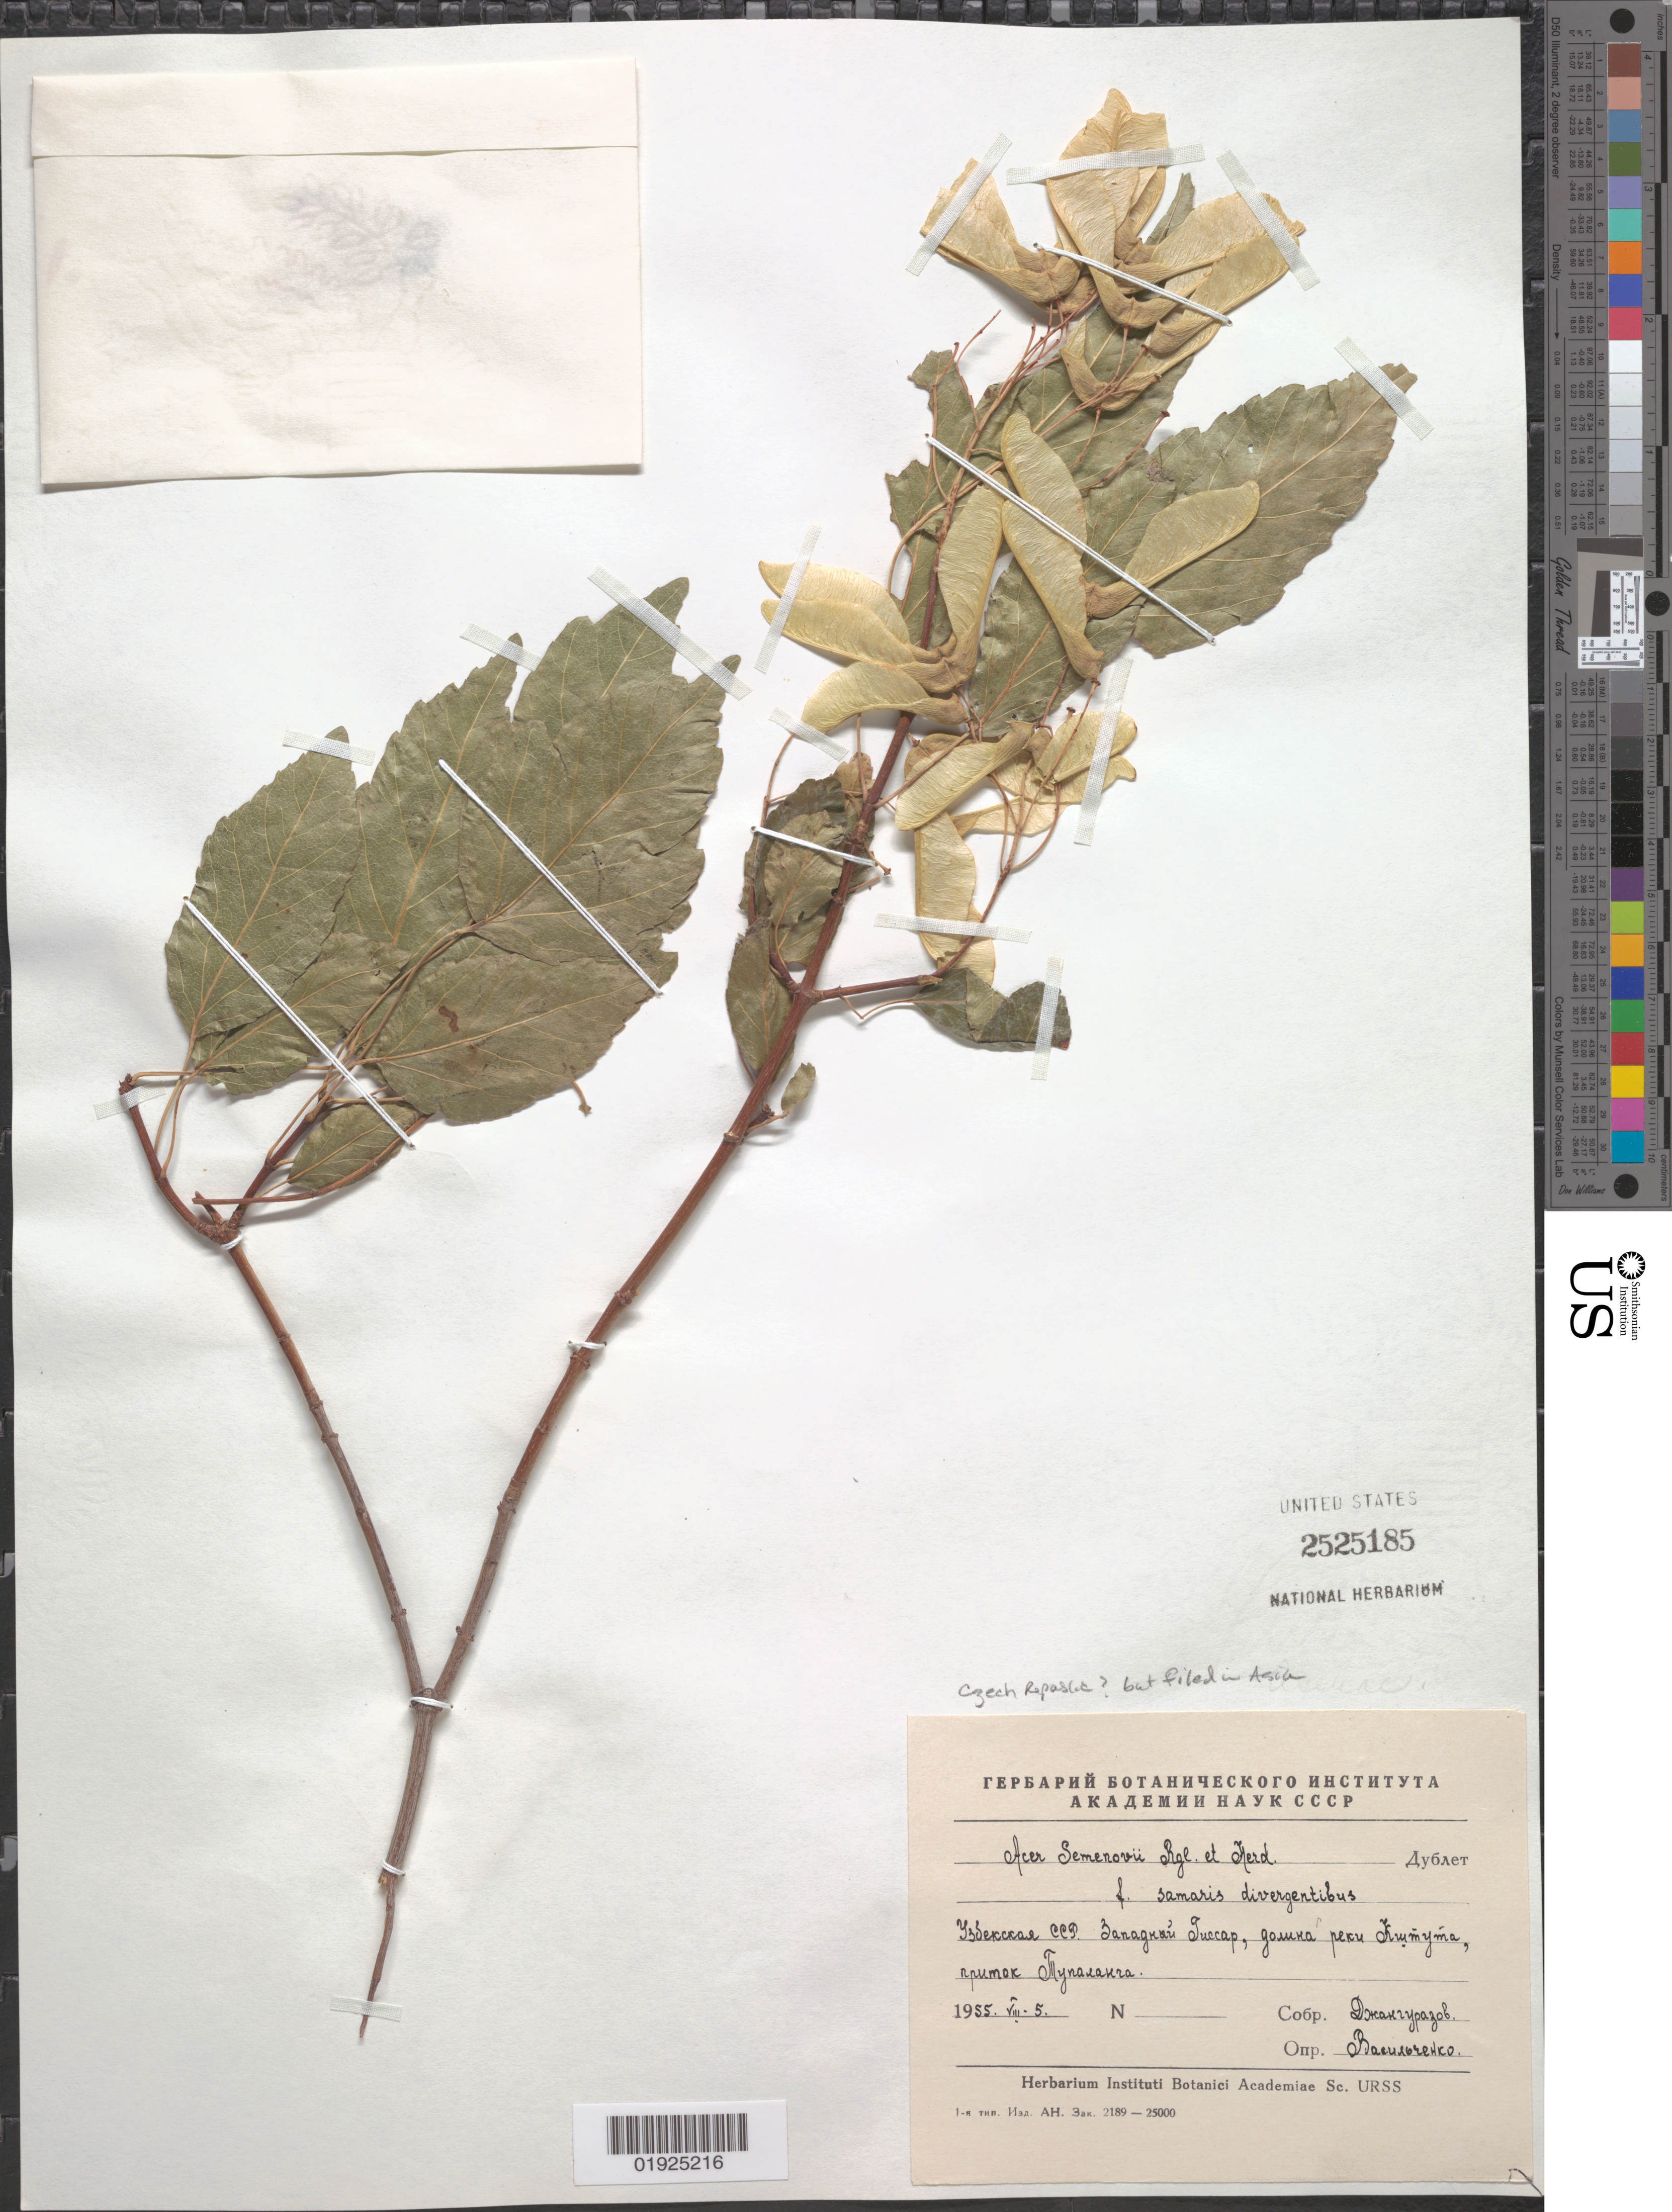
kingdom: Plantae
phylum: Tracheophyta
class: Magnoliopsida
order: Sapindales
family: Sapindaceae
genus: Acer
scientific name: Acer semenovii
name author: Regel & Herder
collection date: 1955-08-05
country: Czechia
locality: Tuccap [Czechia = Czech Republic] [label written in foreign language but part looks likeTuccap]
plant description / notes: Label written in foreign language and not readable.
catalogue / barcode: US 2525185